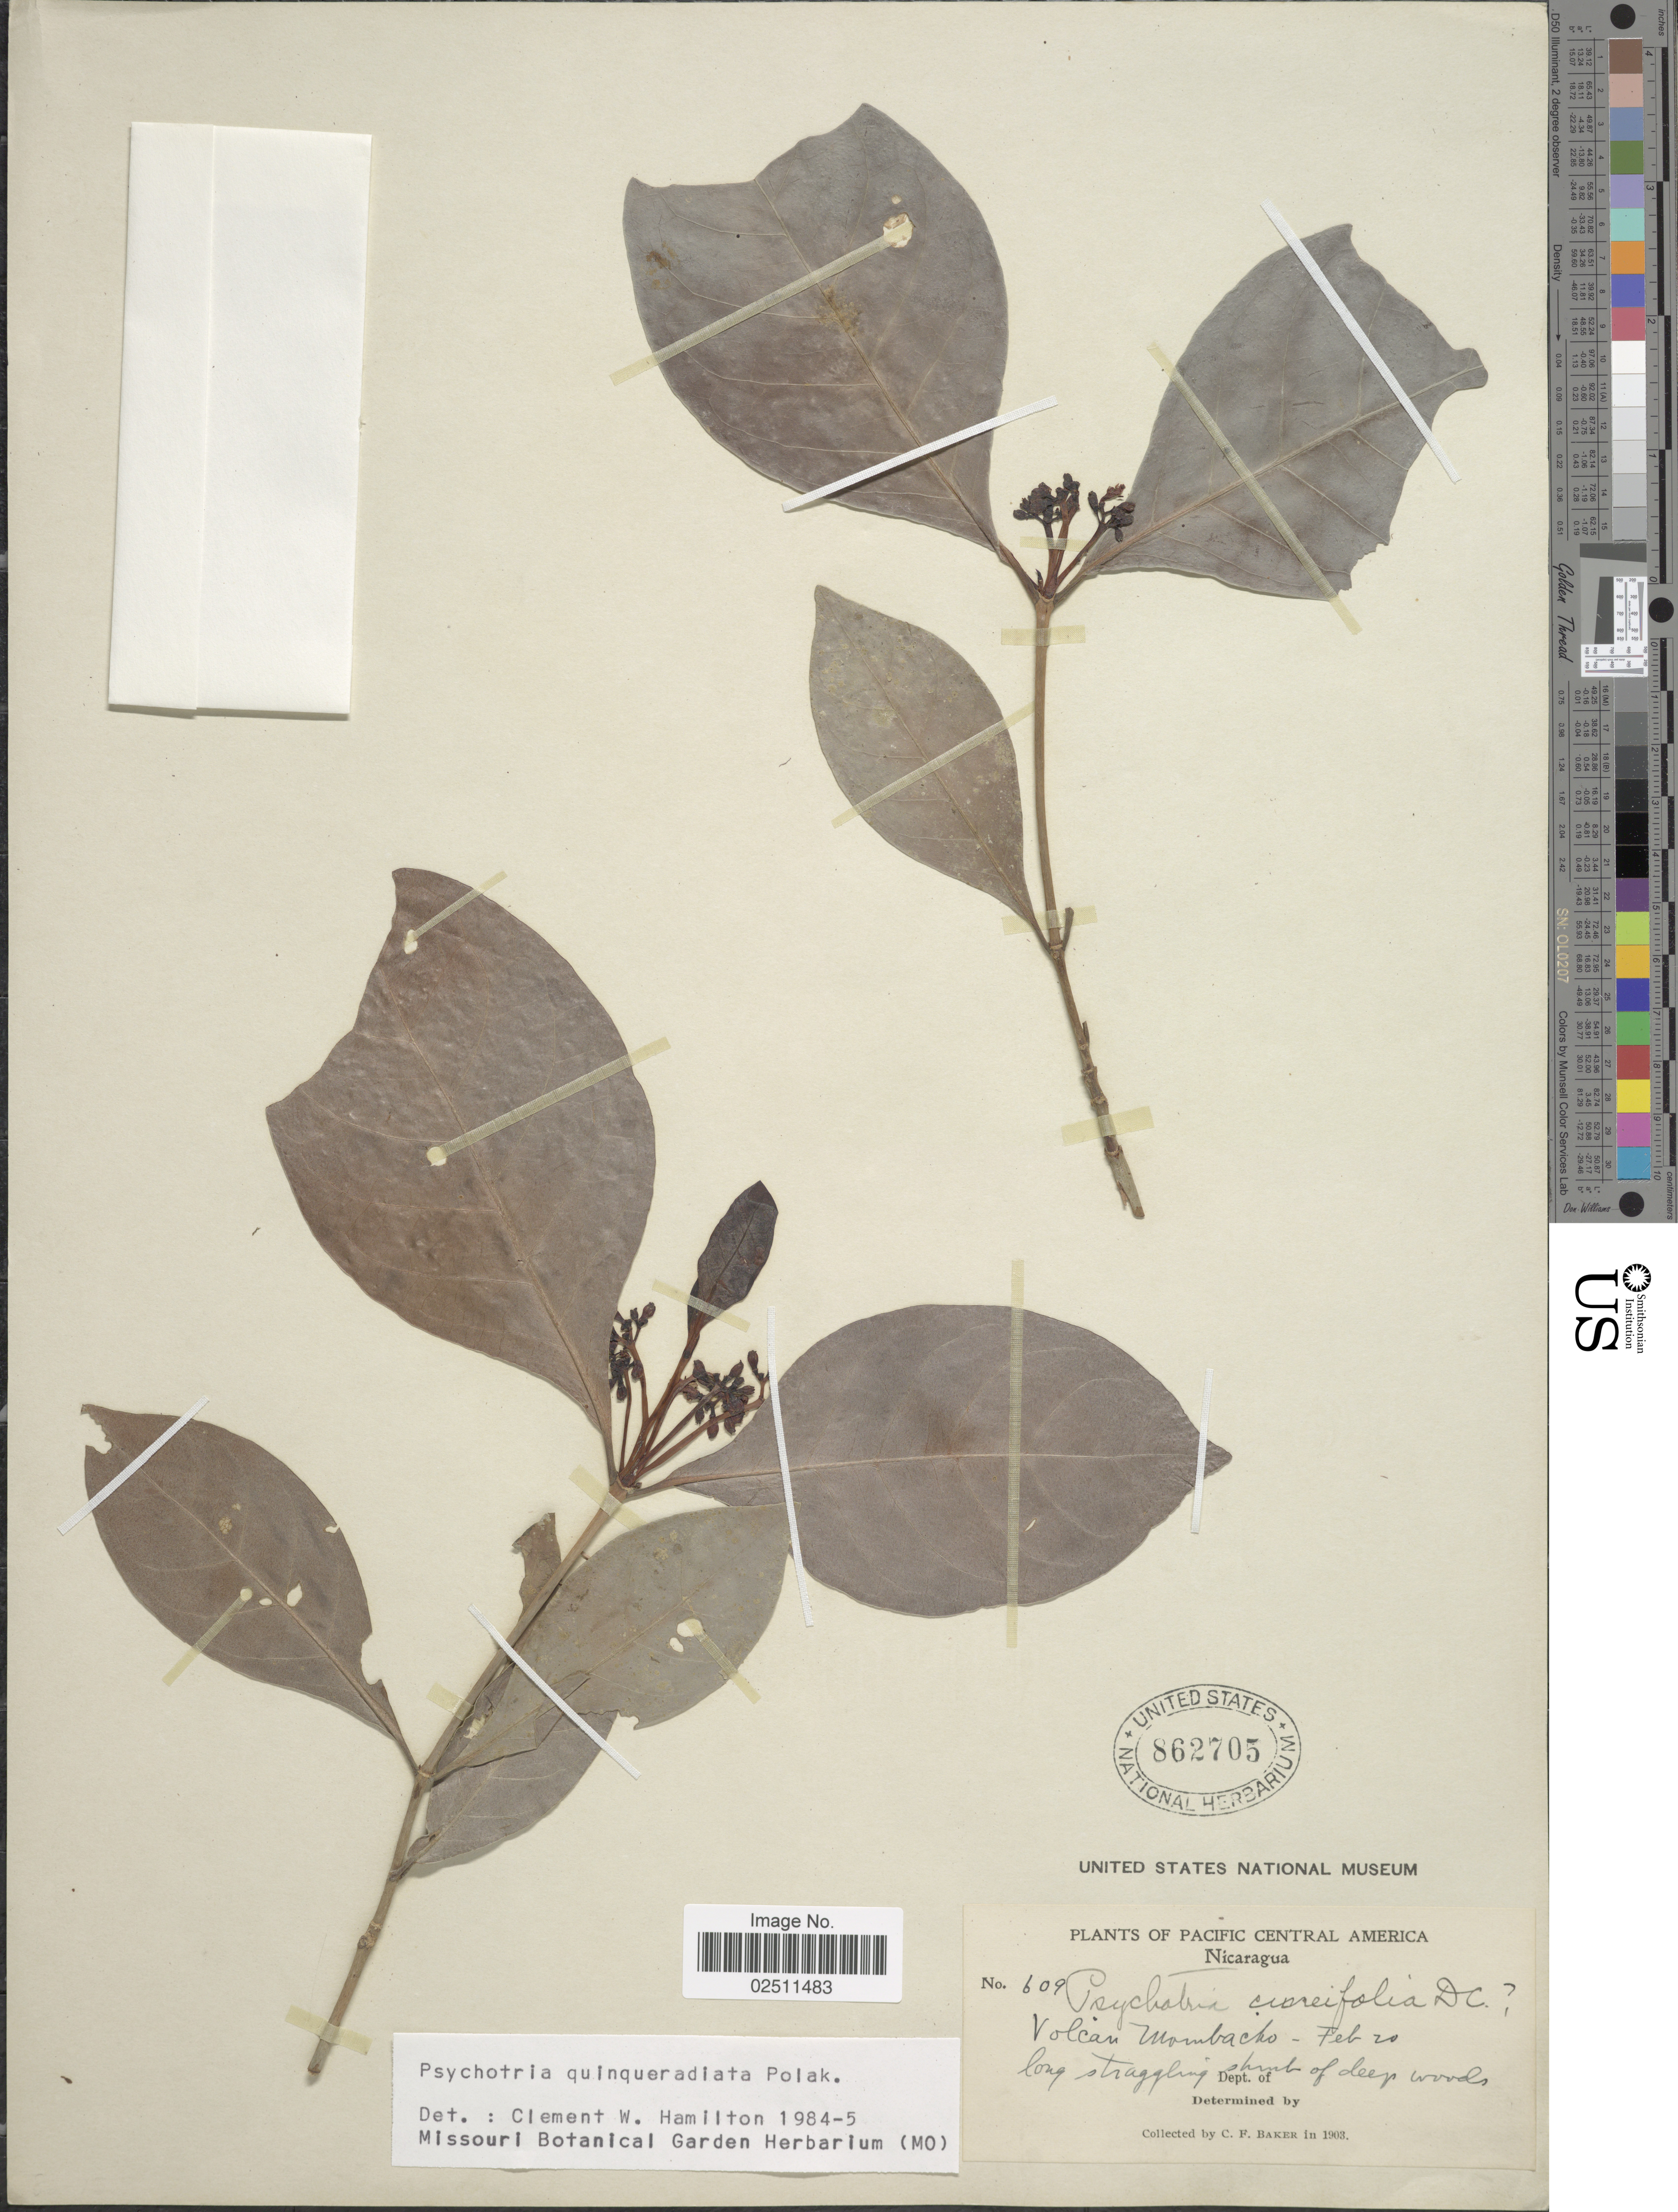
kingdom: Plantae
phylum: Tracheophyta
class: Magnoliopsida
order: Gentianales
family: Rubiaceae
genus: Psychotria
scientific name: Psychotria quinqueradiata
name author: Pol.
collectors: C. F. Baker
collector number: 609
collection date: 1903-02-20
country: Nicaragua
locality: Pacific Central America. Volcan Mombacho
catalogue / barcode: US 862705